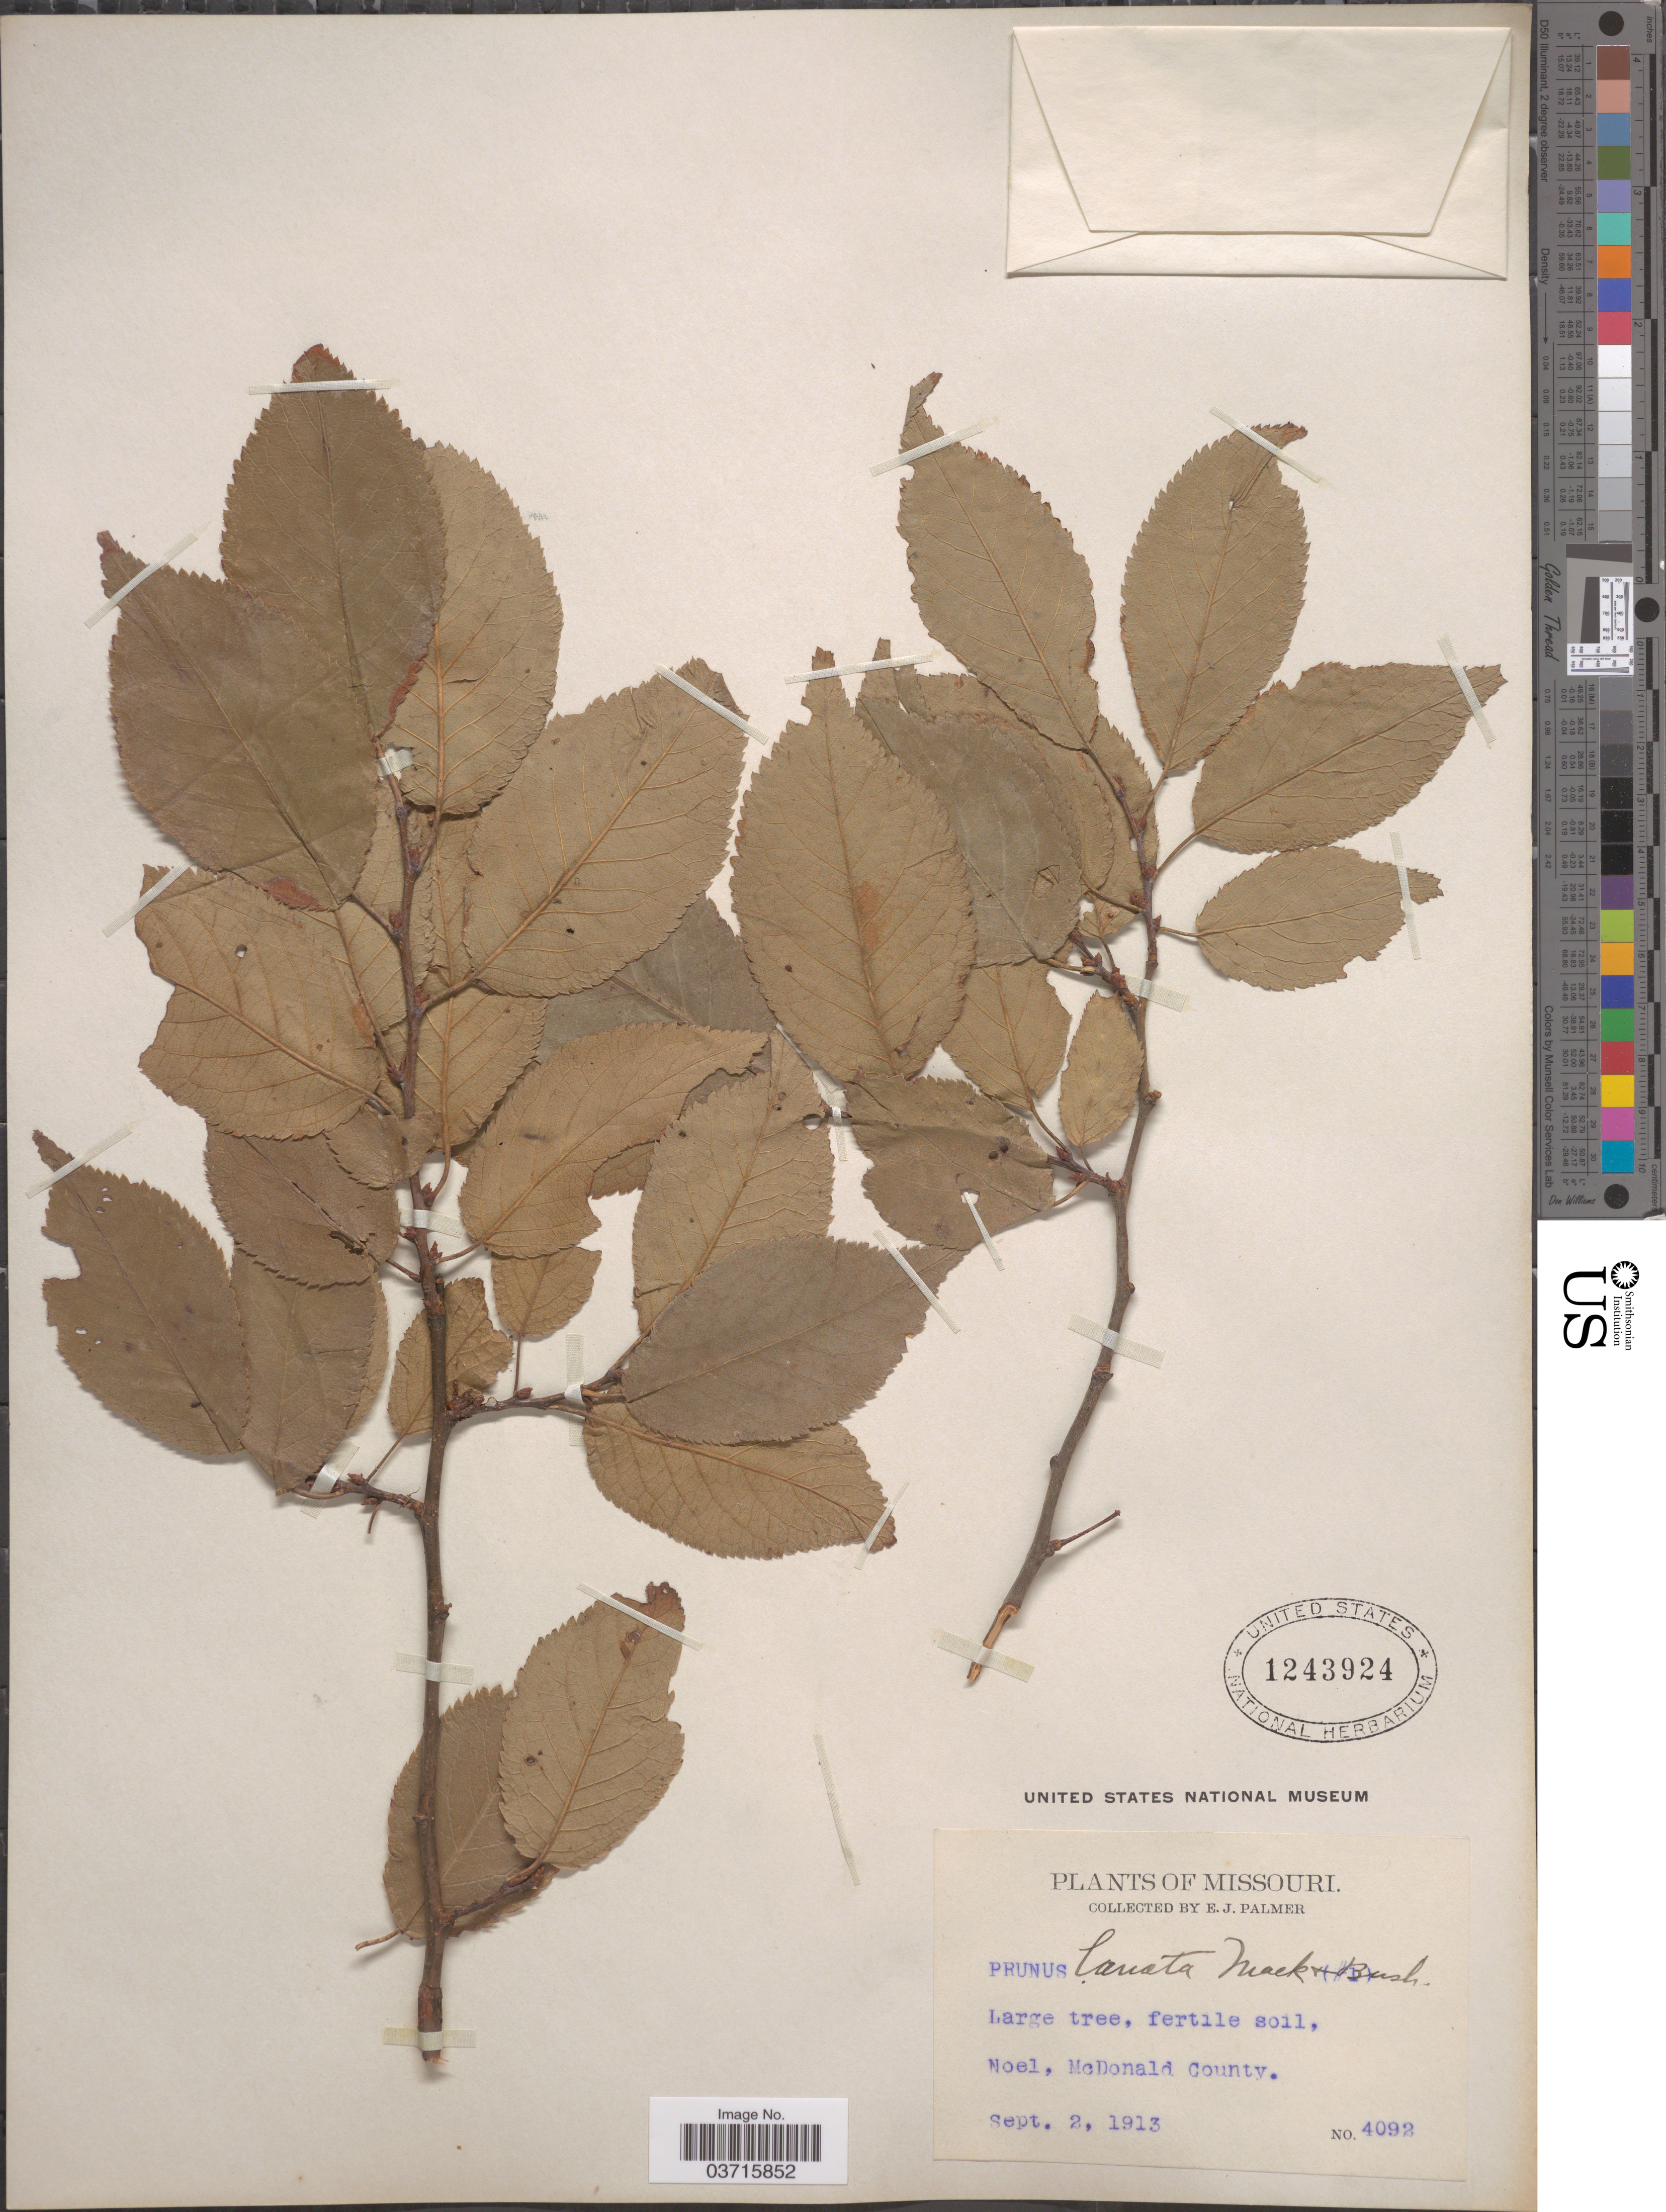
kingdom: Plantae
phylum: Tracheophyta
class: Magnoliopsida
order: Rosales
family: Rosaceae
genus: Prunus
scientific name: Prunus lanata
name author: (Sudw.) Mack. & Bush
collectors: E. J. Palmer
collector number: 4092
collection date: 1913-09-02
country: United States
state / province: Missouri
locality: Noel, McDonald County.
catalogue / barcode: US 1243924